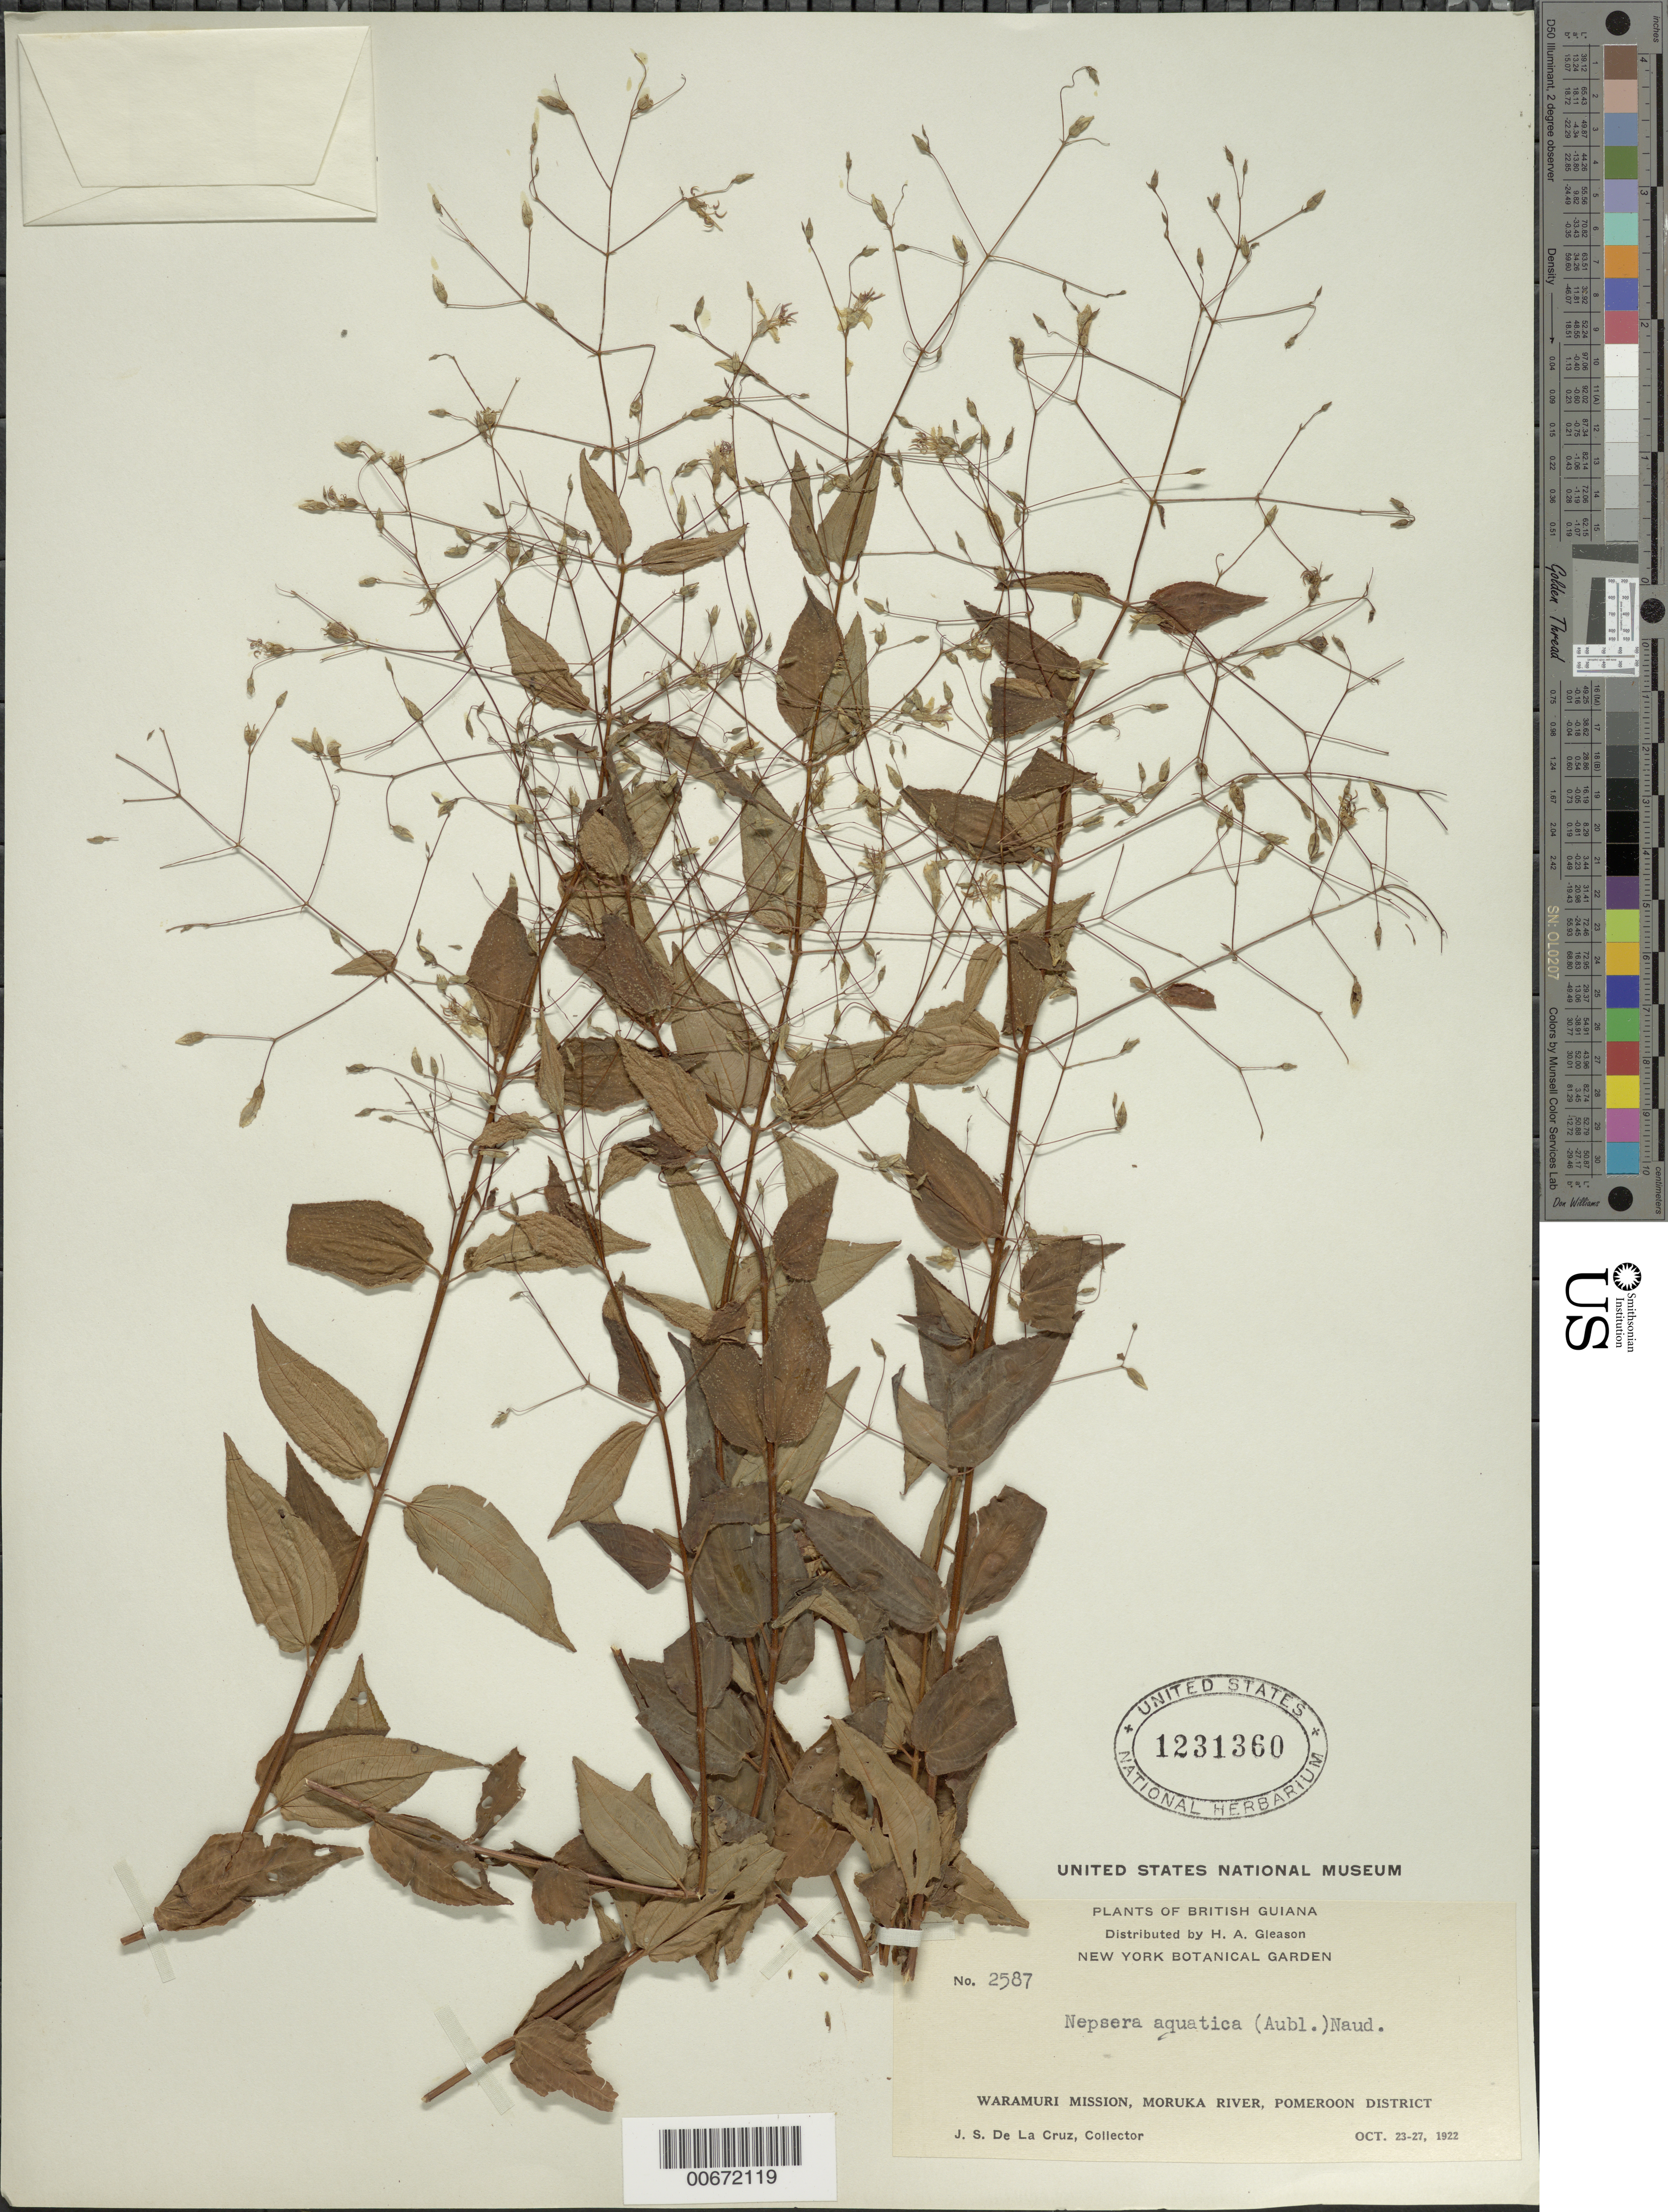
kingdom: Plantae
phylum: Tracheophyta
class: Magnoliopsida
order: Myrtales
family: Melastomataceae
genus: Nepsera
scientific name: Nepsera aquatica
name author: (Aubl.) Naudin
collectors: J. S. de la Cruz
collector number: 2587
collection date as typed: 23-Oct-22 to 27-Oct-22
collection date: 1922-10-23/1922-10-27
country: Guyana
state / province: Pomeroon-Supenaam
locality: Waramuri Mission, Moruka R., Pomeroon Dist.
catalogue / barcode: US 1231360